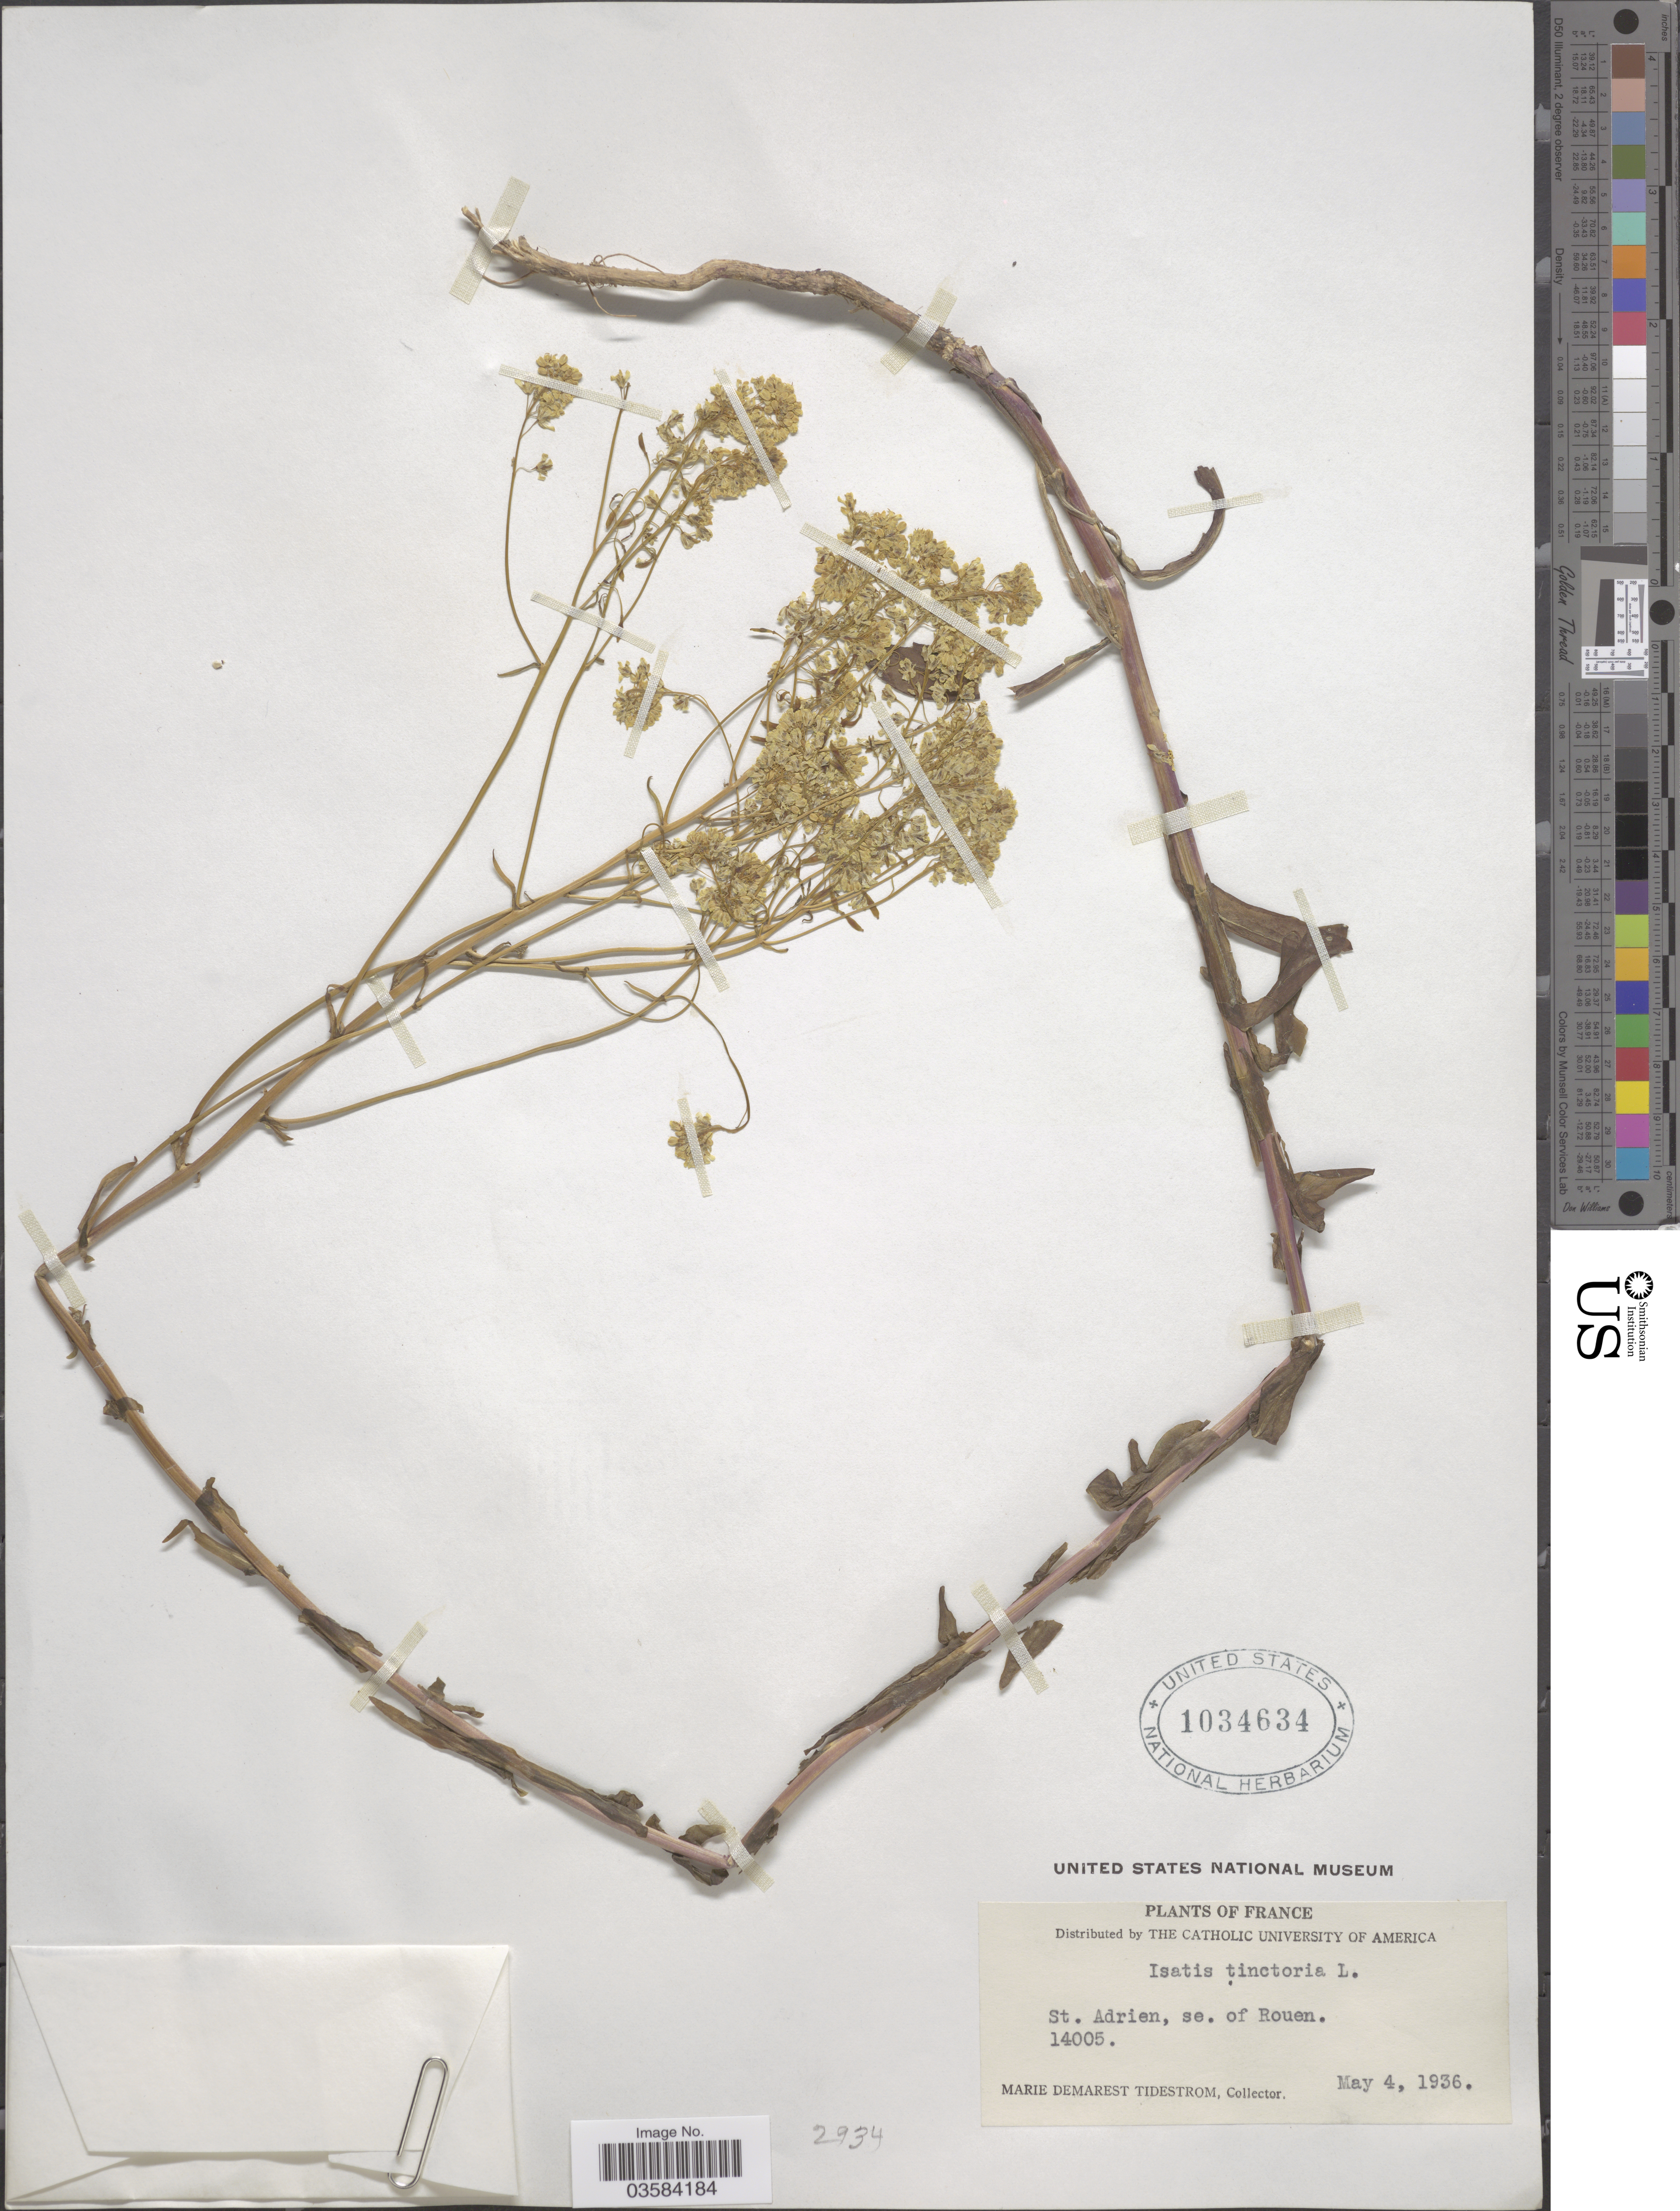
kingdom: Plantae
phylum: Tracheophyta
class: Magnoliopsida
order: Brassicales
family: Brassicaceae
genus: Isatis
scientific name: Isatis tinctoria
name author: L.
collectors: M. Tidestrom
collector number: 14005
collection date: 1936-05-04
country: France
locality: St. Adrien, se. of Rouen.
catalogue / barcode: US 1034634